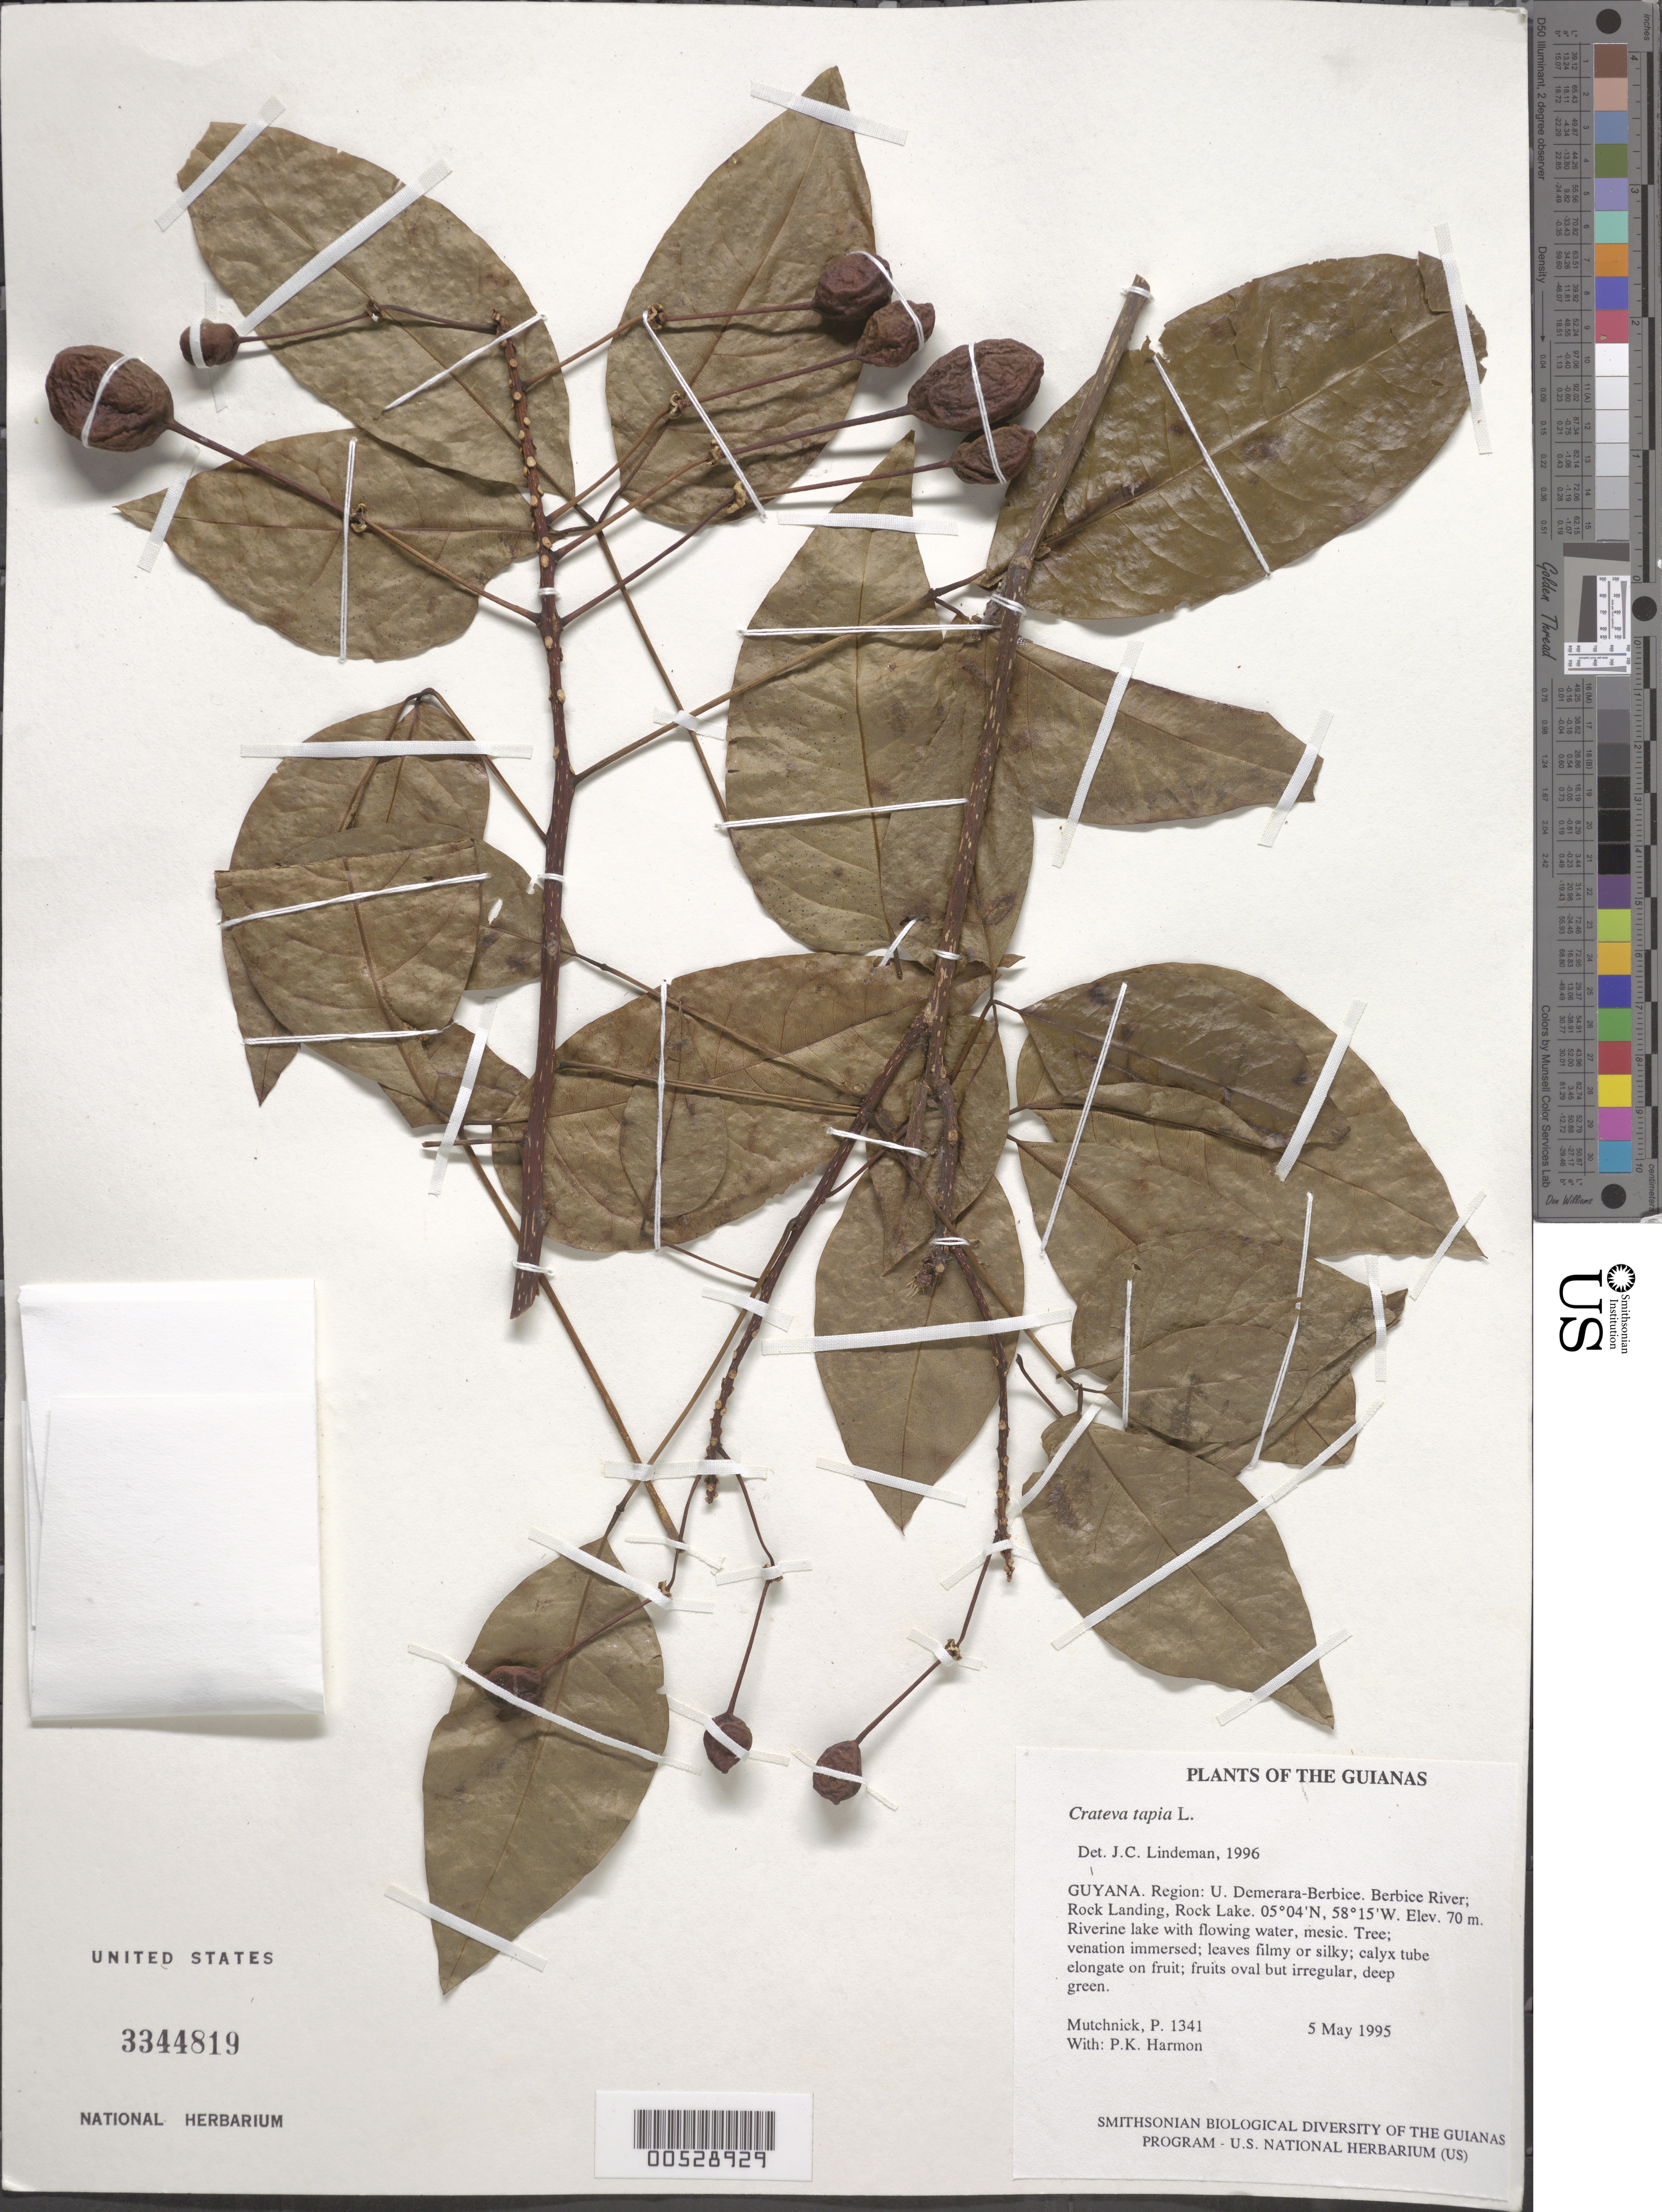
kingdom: Plantae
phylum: Tracheophyta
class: Magnoliopsida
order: Brassicales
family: Capparaceae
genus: Crateva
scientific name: Crateva tapia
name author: L.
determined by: Lindeman, J. C.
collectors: P. Mutchnick & P. Harmon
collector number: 1341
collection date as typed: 5 May 1995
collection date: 1995-05-05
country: Guyana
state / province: U. Demerara-Berbice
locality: Berbice River; Rock Landing, Rock Lake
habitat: Riverine lake with flowing water, mesic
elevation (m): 70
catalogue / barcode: US 3344819